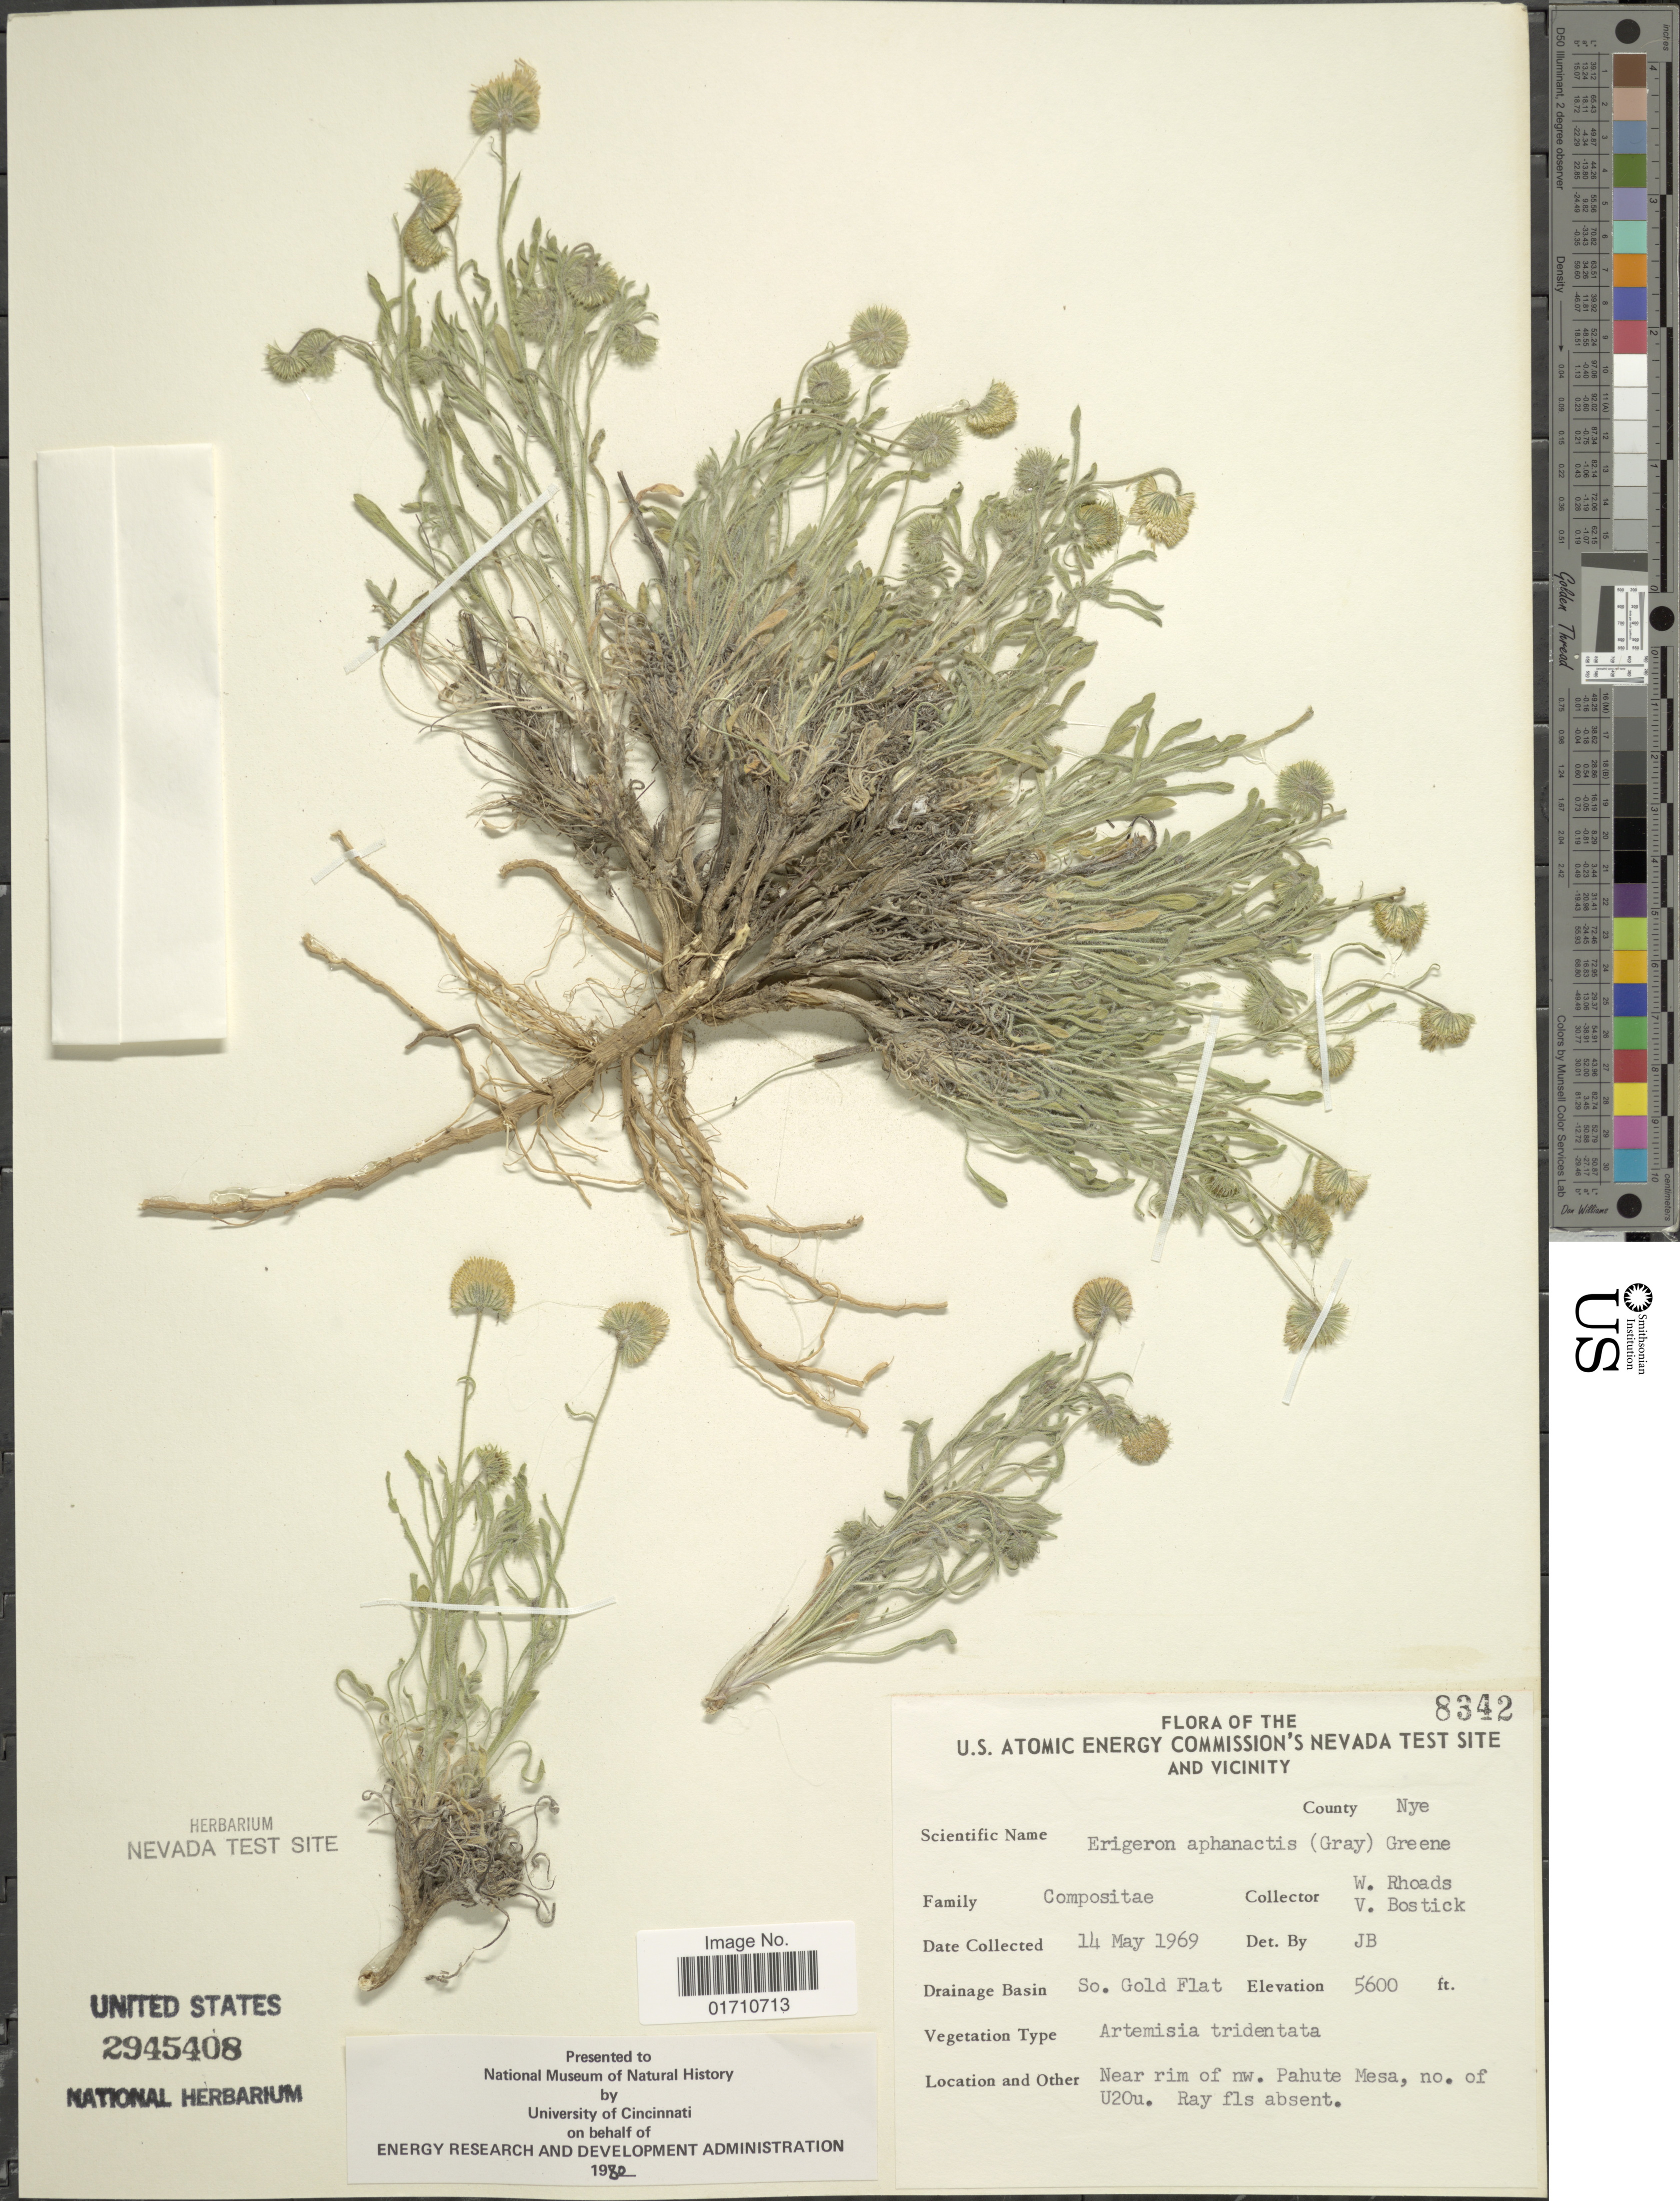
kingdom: Plantae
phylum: Tracheophyta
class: Magnoliopsida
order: Asterales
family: Asteraceae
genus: Erigeron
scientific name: Erigeron aphanactis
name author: (A. Gray) Greene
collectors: W. Rhoads & V. Bostick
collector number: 8342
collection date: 1969-05-14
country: United States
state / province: Nevada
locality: U.S. Atomic Energy Commission's Nevada Test Site and Vicinity, County Nye, Drainage Basin So. Gold Flat, Near rim of nw. Pahute Mesa, no. of U20u.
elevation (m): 1707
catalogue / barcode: US 2945408